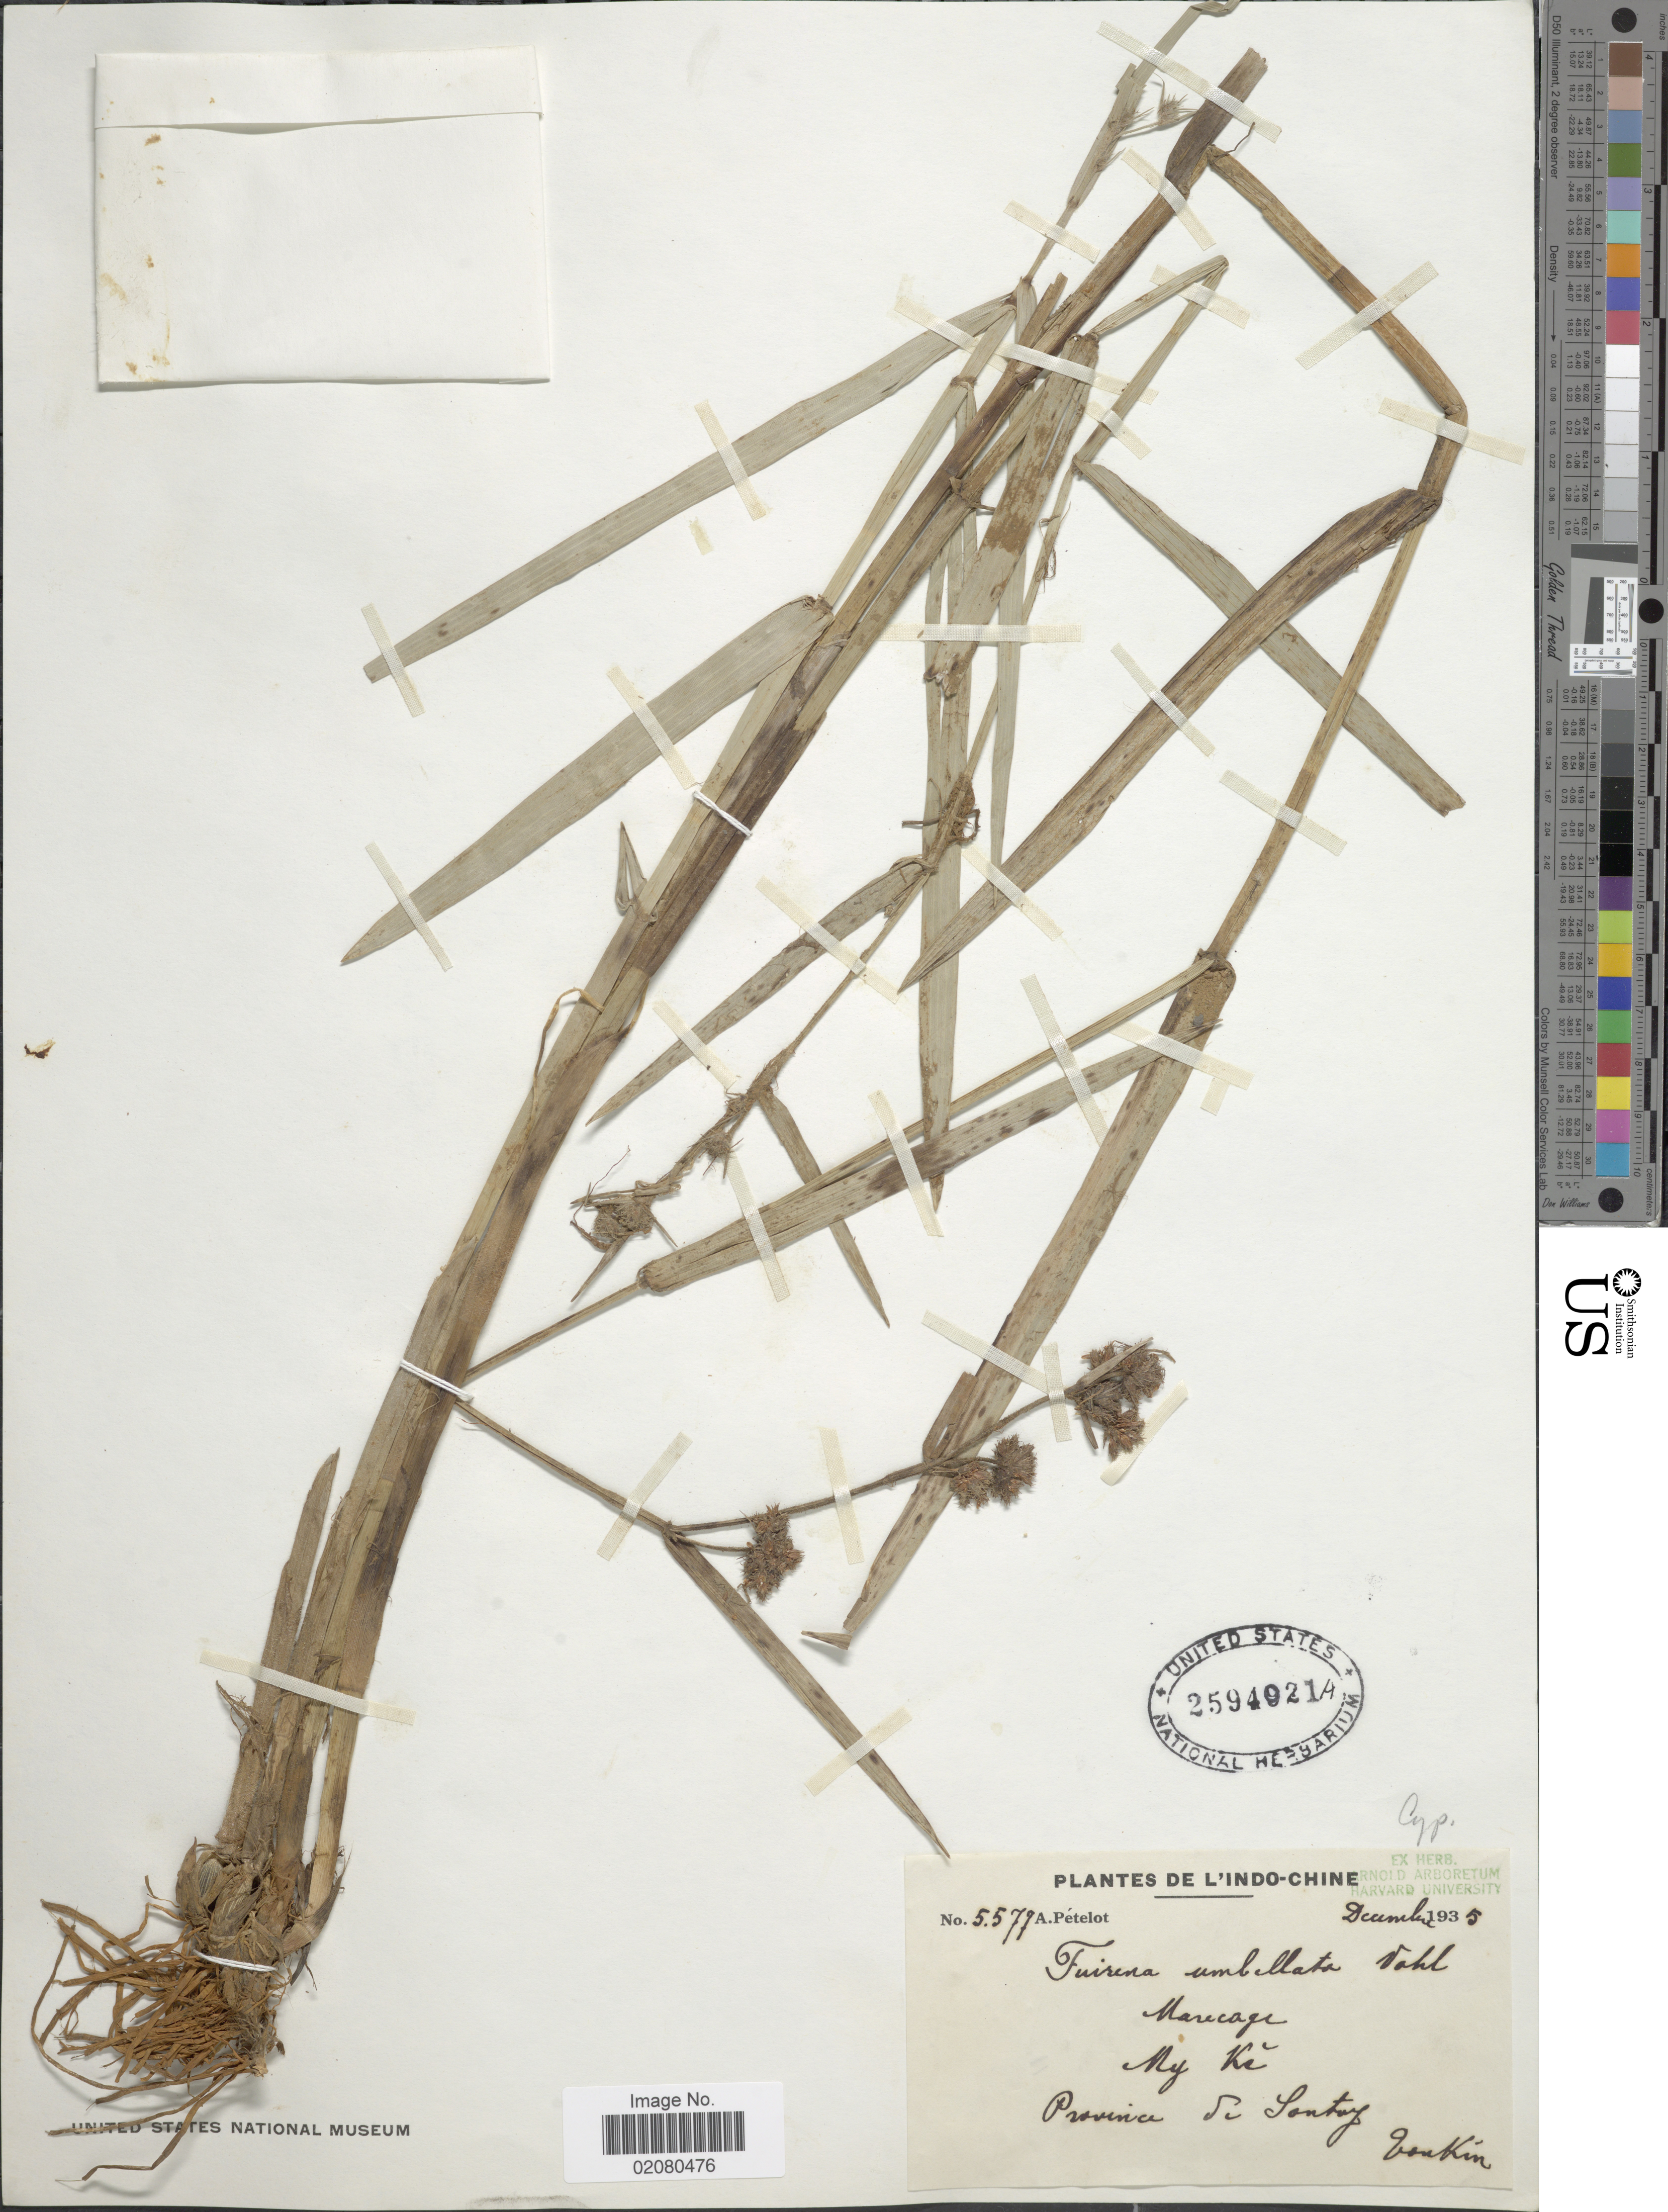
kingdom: Plantae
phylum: Tracheophyta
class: Liliopsida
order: Poales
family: Cyperaceae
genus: Fuirena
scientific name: Fuirena umbellata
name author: Rottb.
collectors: A. Petelot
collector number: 5577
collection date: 1935-12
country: Vietnam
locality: L'Indo-Chine, Marecagi, My Ki, Provincia di Sontay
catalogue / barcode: US 25940214